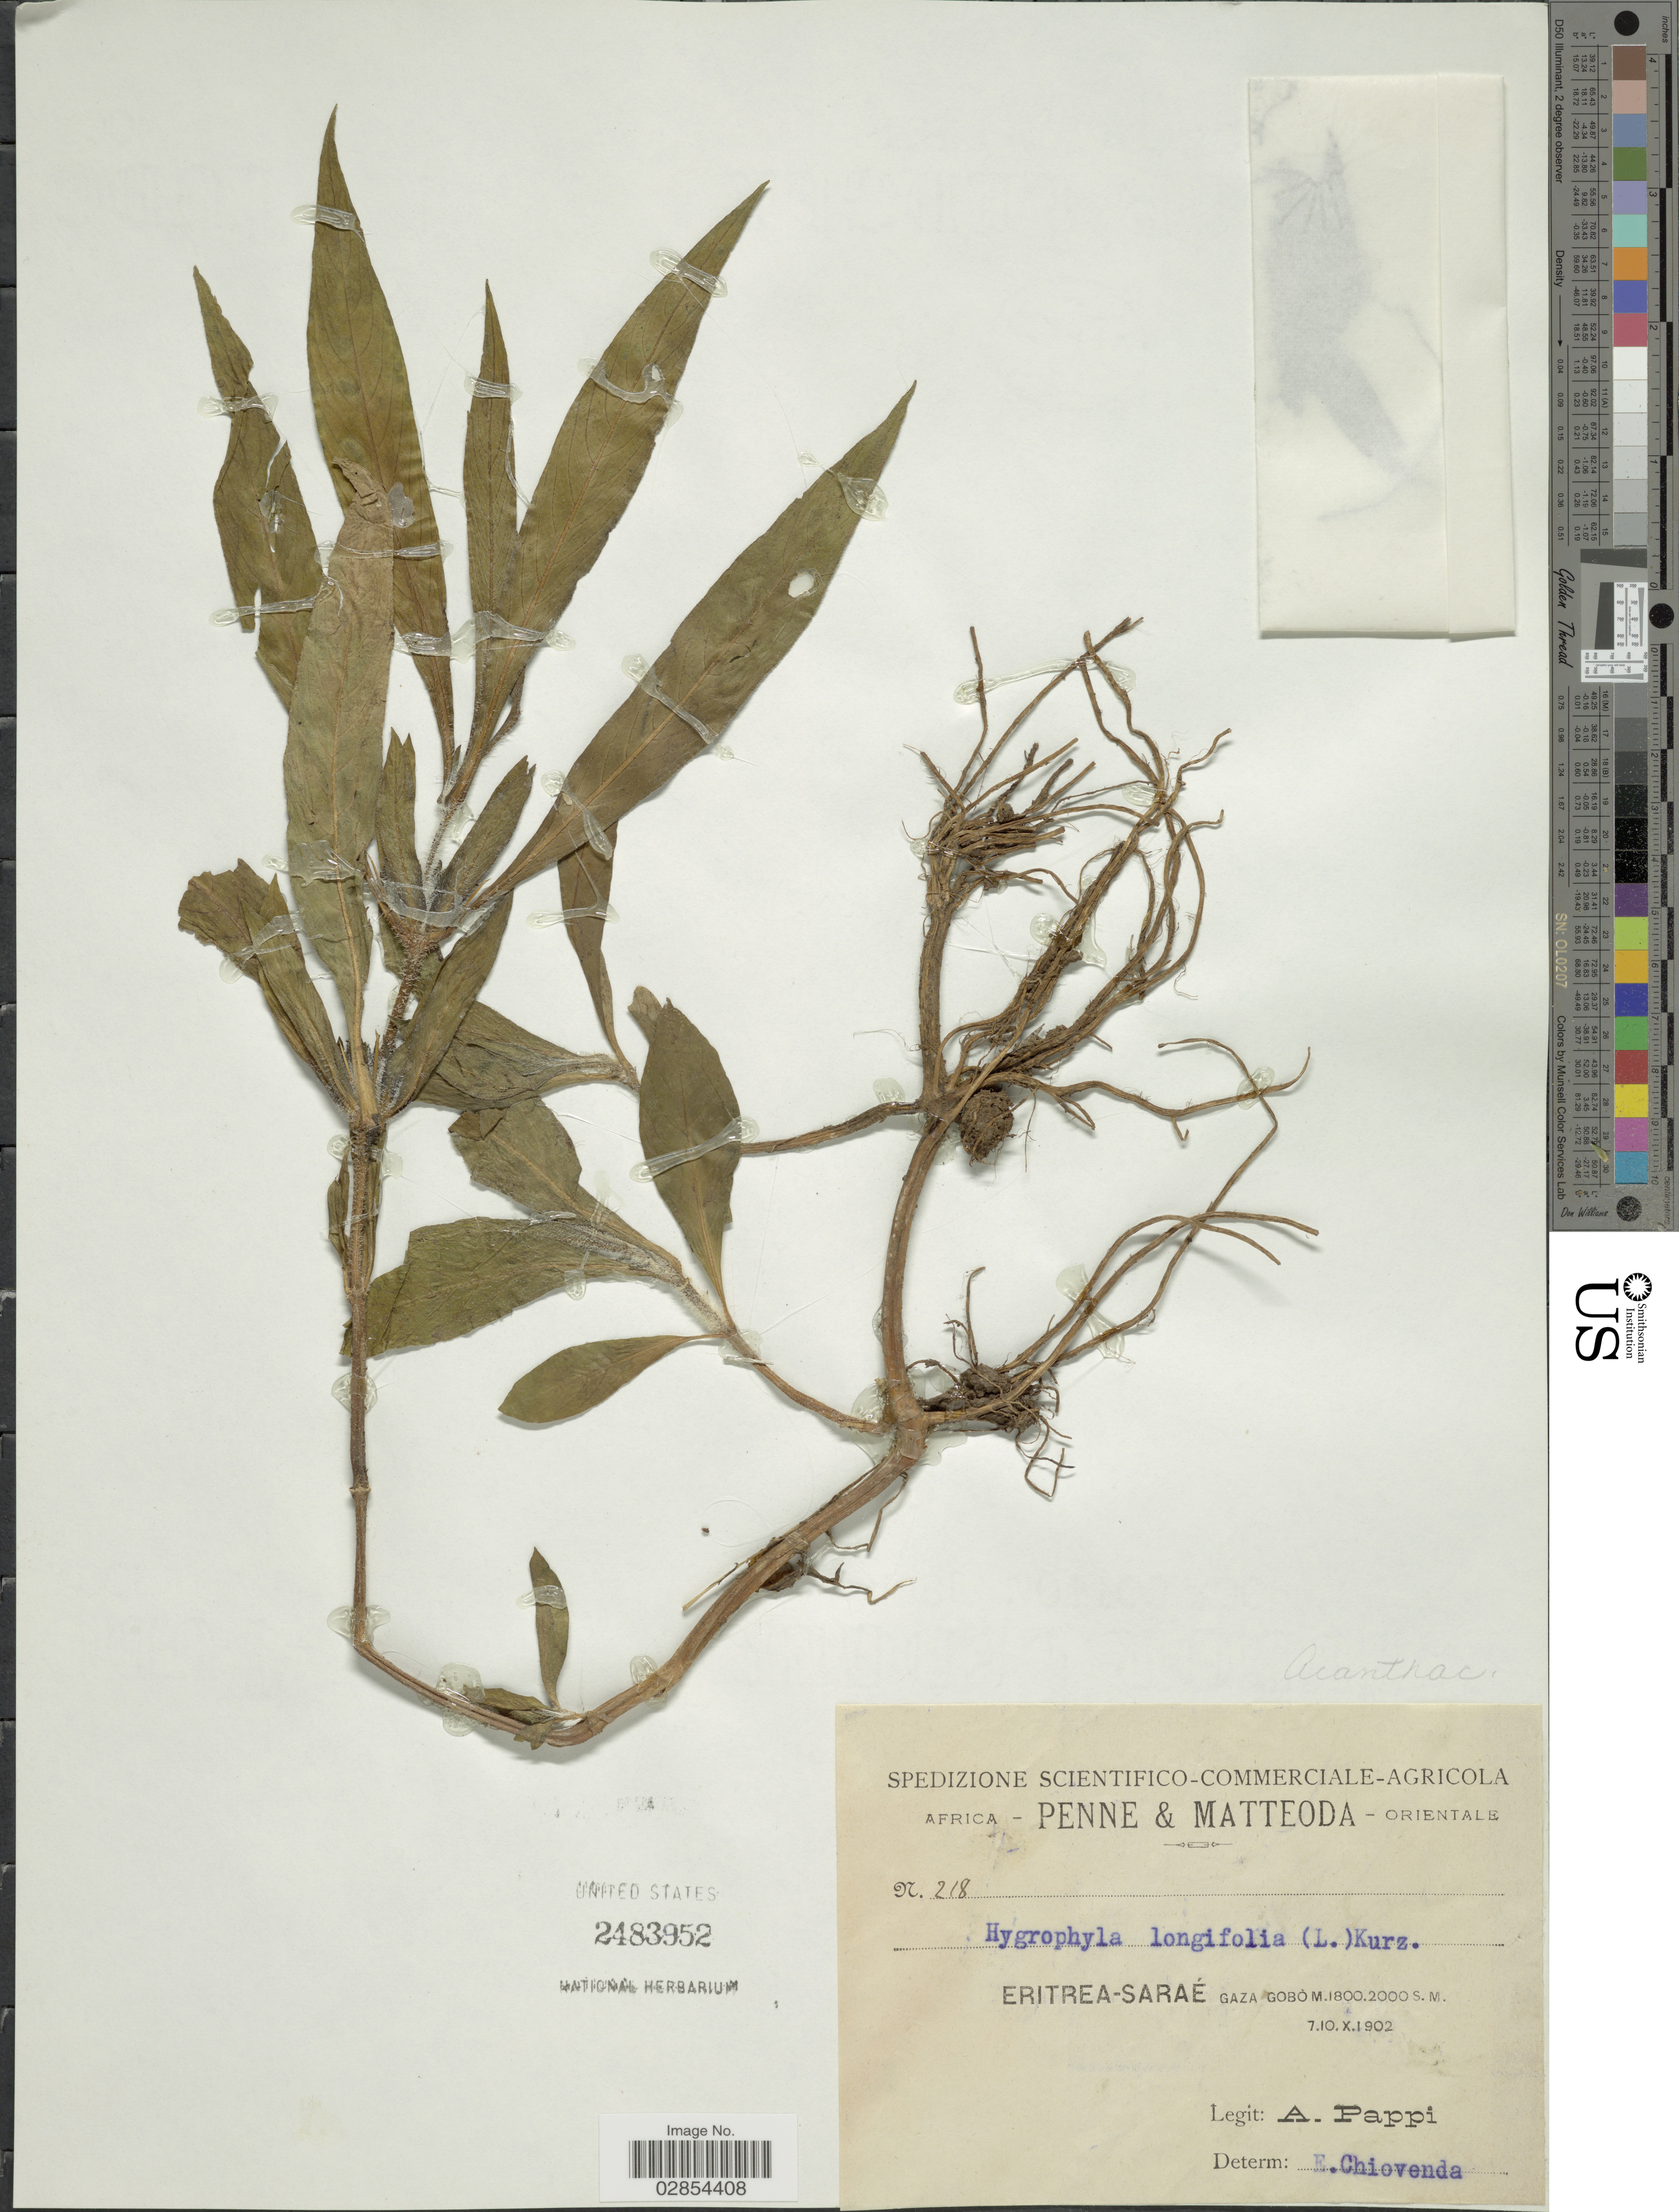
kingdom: Plantae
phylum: Tracheophyta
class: Magnoliopsida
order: Lamiales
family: Acanthaceae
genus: Hygrophila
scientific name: Hygrophila longifolia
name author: (L.) Kurz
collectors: A. Pappi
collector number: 218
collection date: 1902-10-07/1902-10-10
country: Eritrea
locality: Africa Orientale. Eritrea-Saraé. Gaza Gobò.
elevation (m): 1800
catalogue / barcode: US 2483952